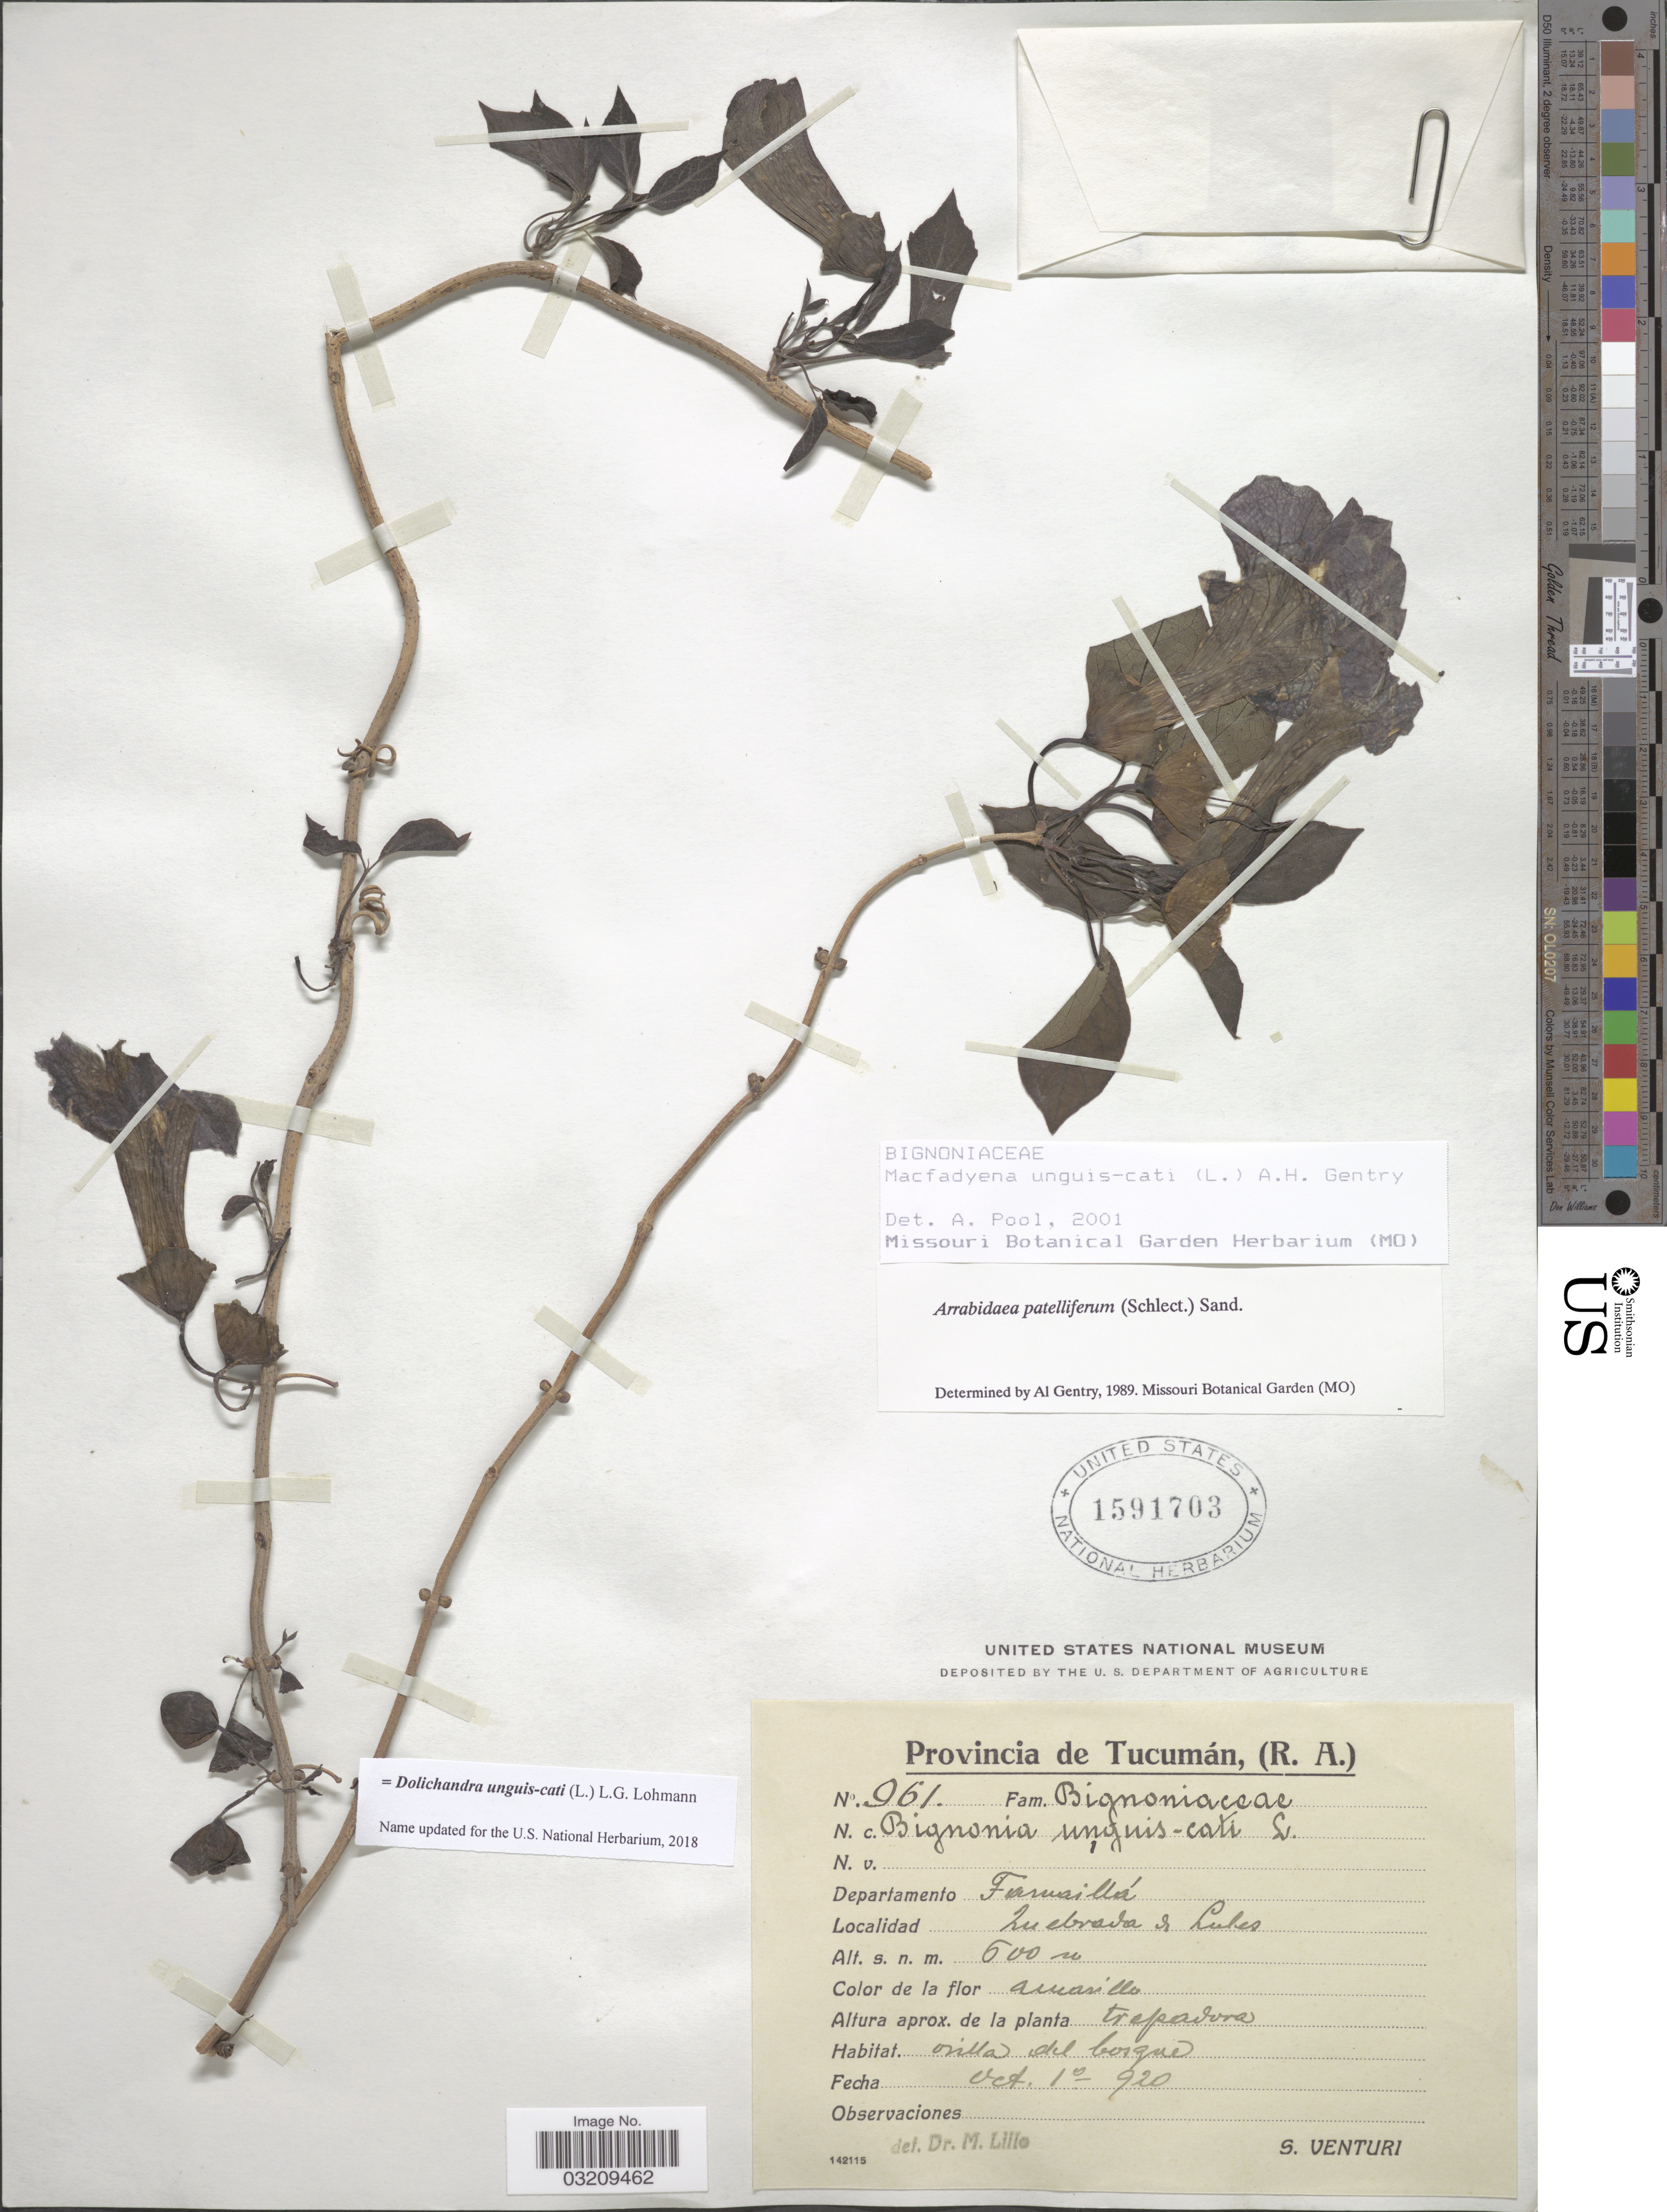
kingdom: Plantae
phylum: Tracheophyta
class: Magnoliopsida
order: Lamiales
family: Bignoniaceae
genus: Dolichandra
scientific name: Dolichandra unguis-cati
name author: (L.) L.G. Lohmann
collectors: S. Venturi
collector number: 961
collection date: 1920-10-01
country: Argentina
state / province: Tucuman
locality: Departamento Famaillá. Quebrada de Lules.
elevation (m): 500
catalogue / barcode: US 1591703